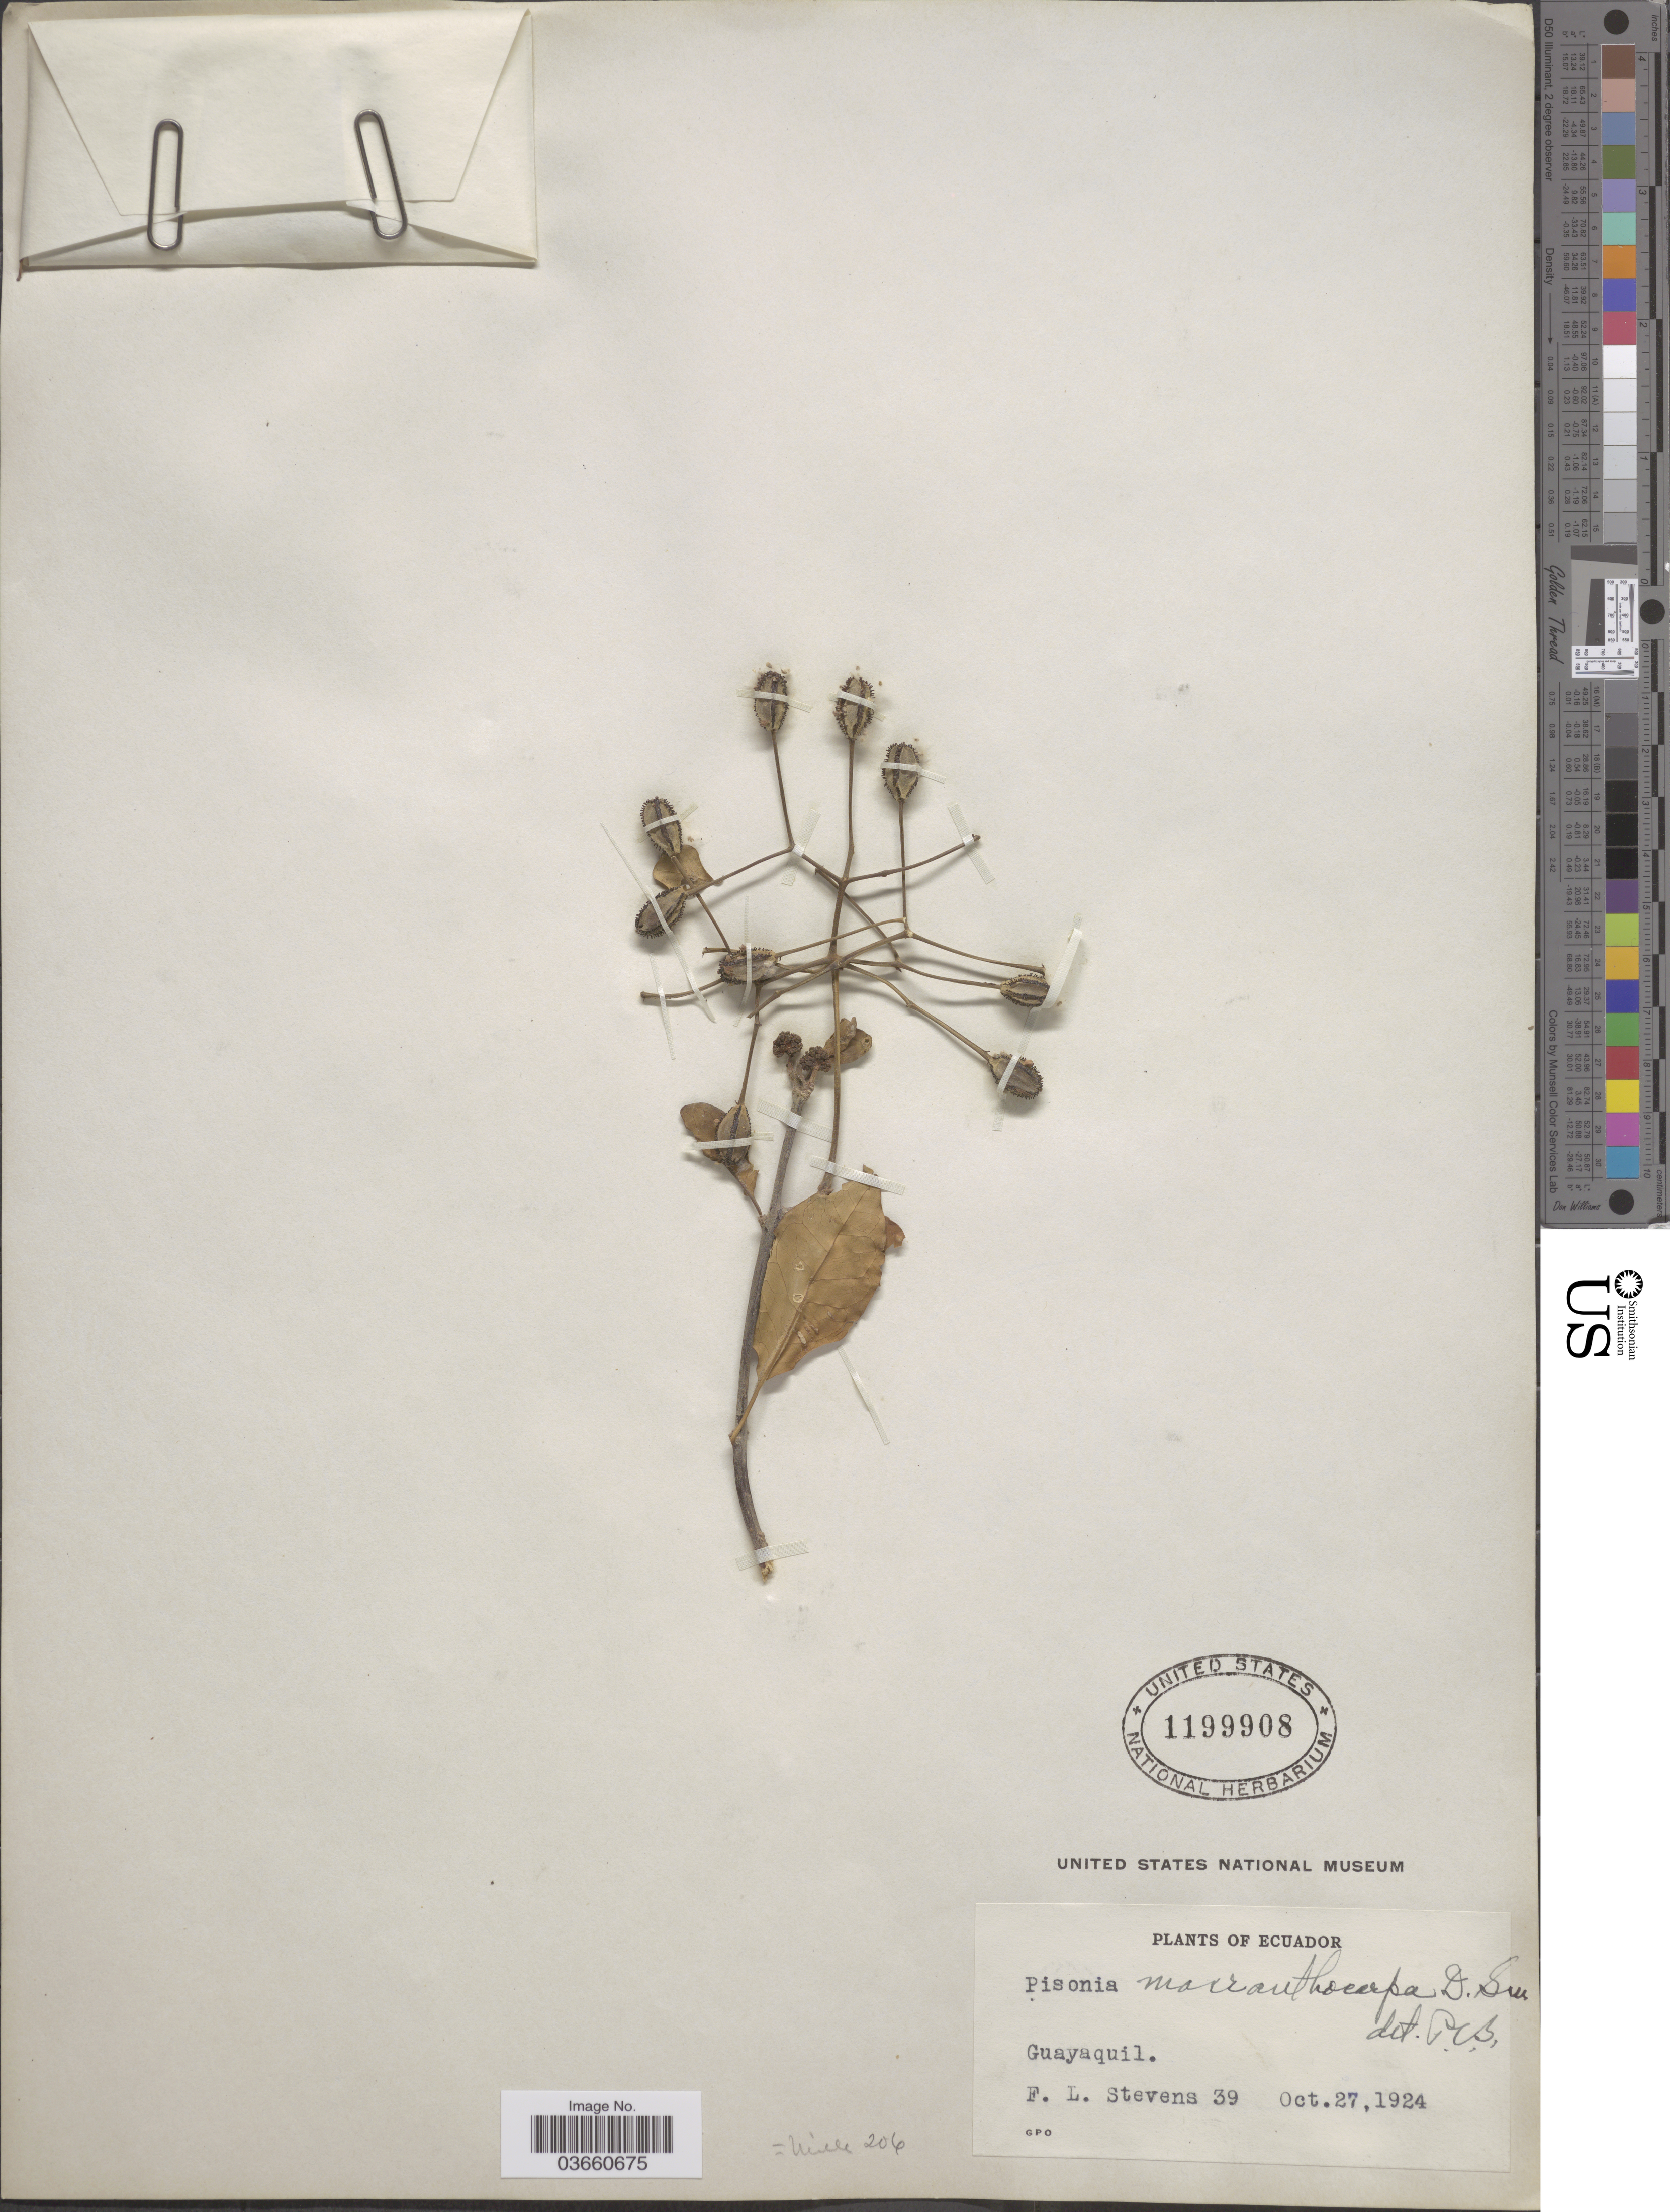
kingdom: Plantae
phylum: Tracheophyta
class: Magnoliopsida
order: Caryophyllales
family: Nyctaginaceae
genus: Pisonia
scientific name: Pisonia macranthocarpa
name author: (Donn. Sm.) Donn. Sm.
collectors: F. L. Stevens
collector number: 39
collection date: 1924-10-27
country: Ecuador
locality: Guayaquil.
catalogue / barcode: US 1199908